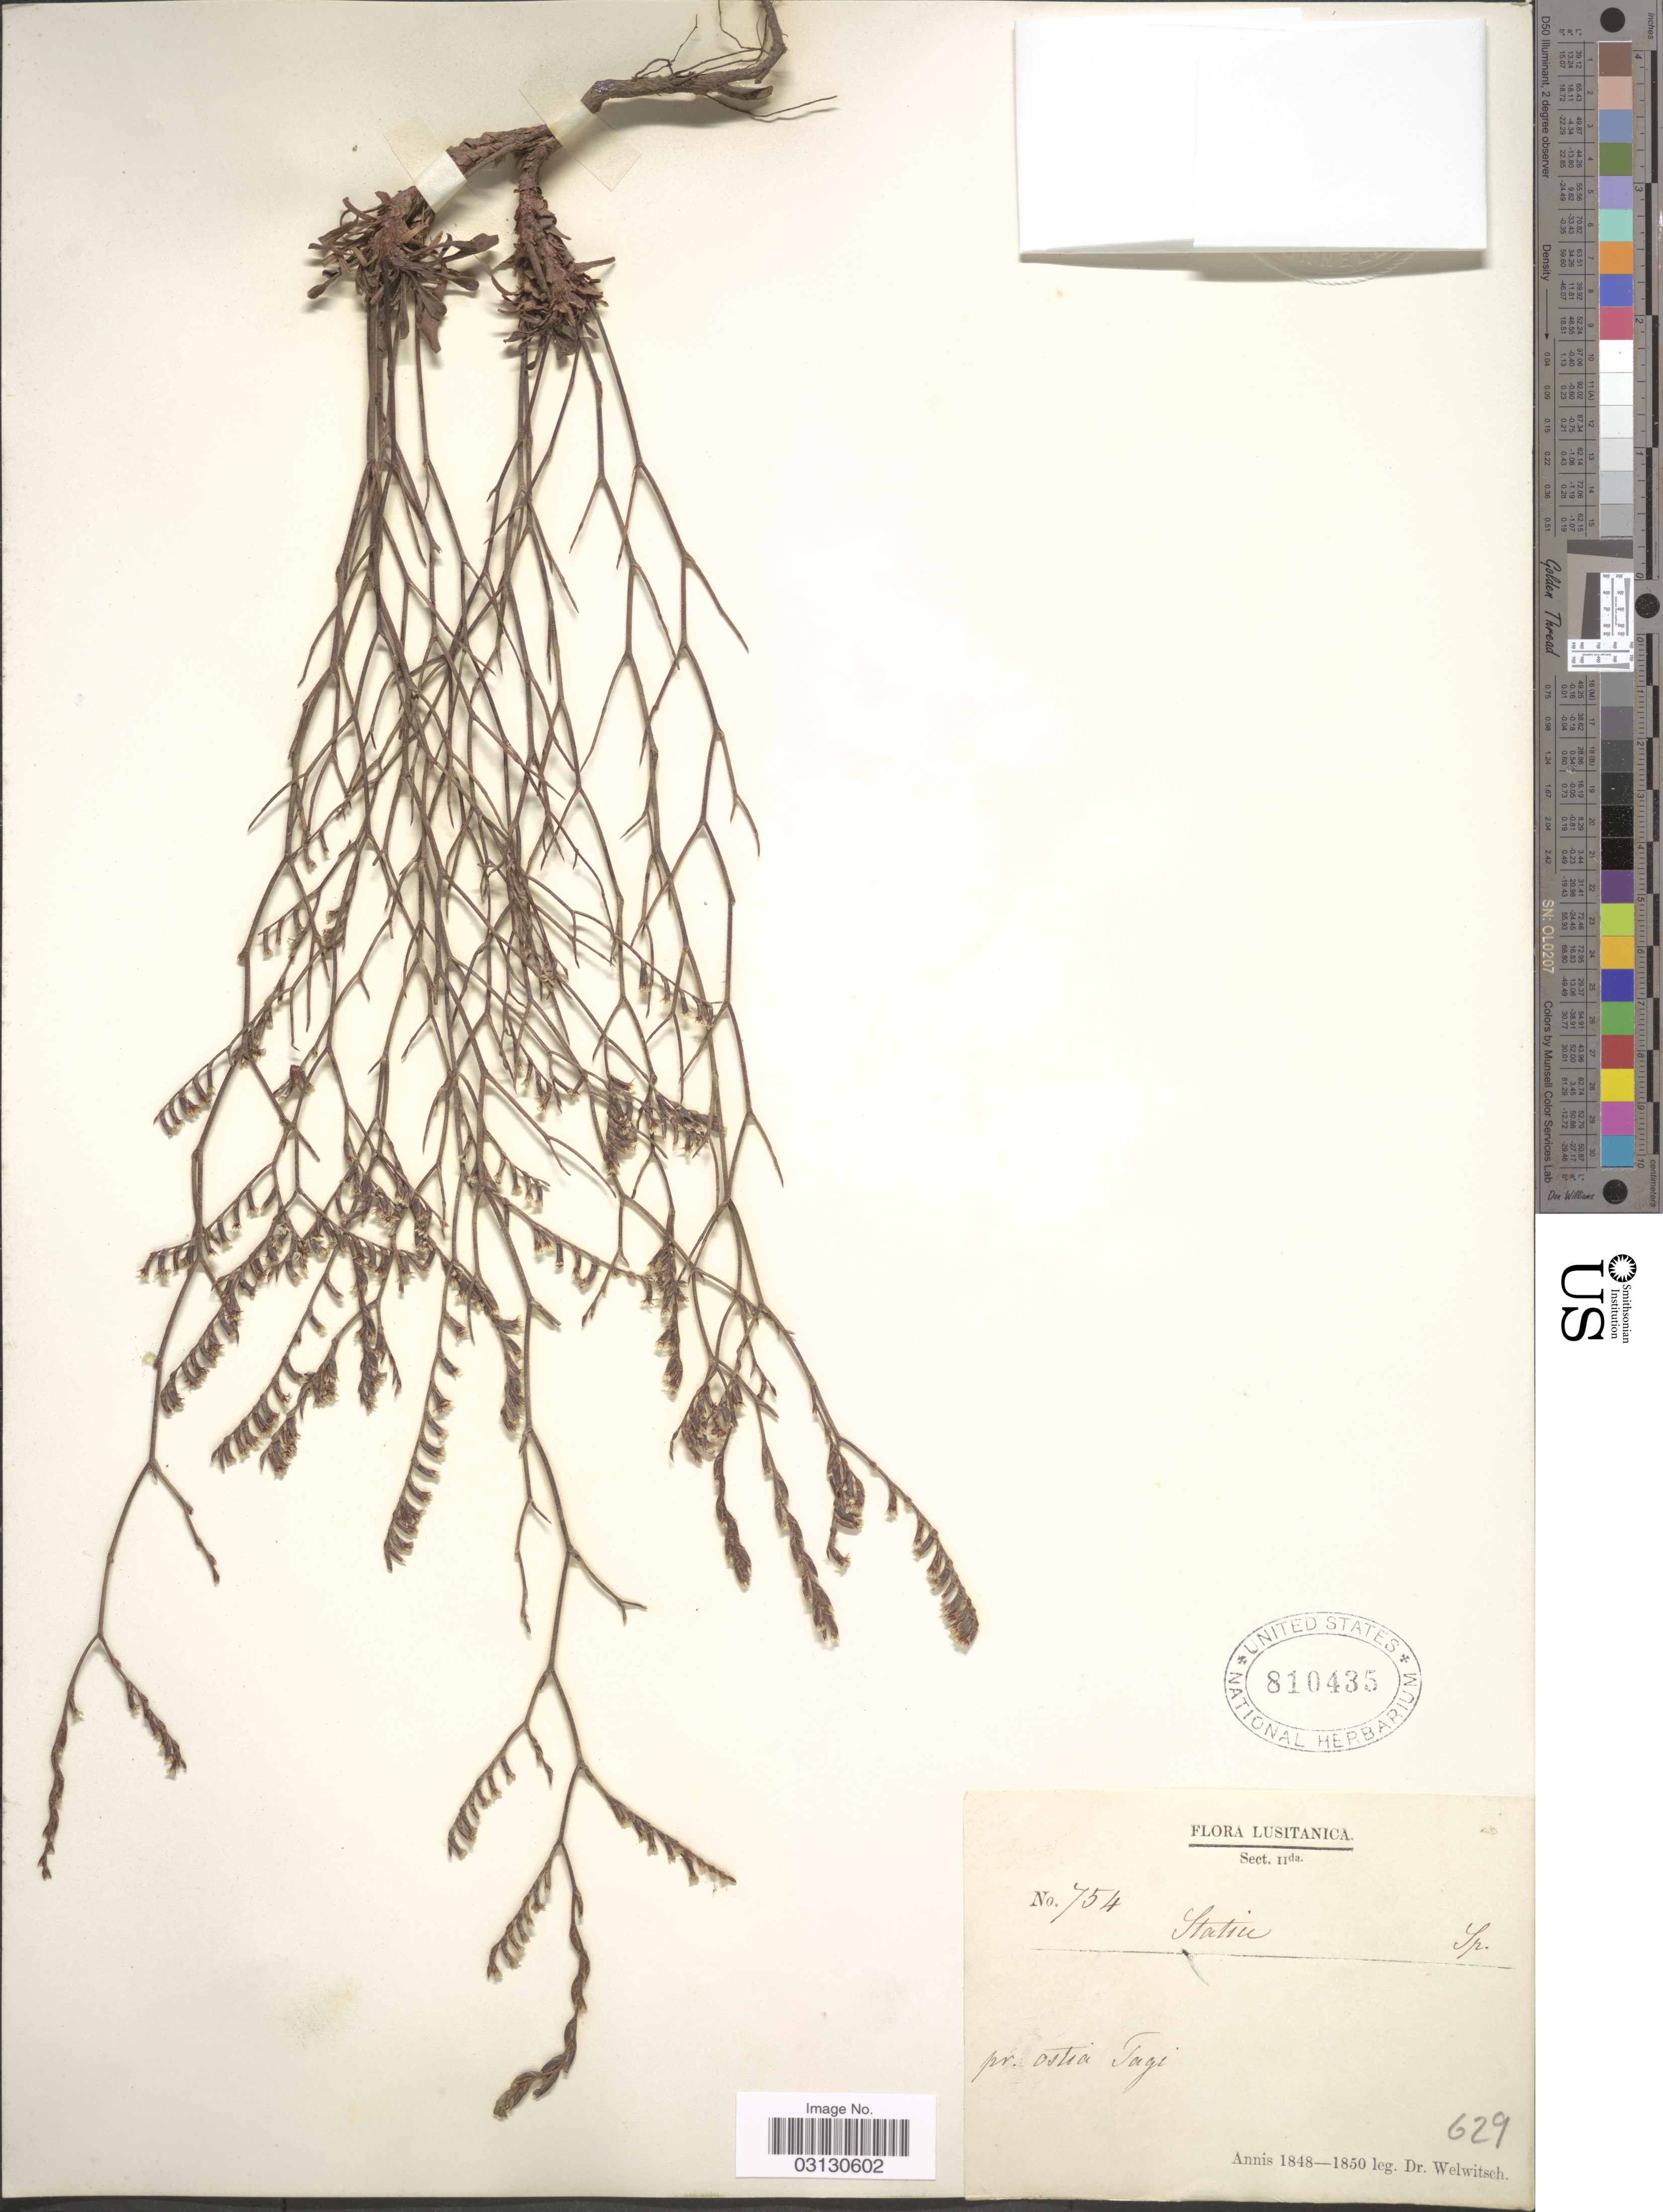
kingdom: Plantae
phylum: Tracheophyta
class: Magnoliopsida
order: Caryophyllales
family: Plumbaginaceae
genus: Limonium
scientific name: Limonium sp.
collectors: -. Welwitsch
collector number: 754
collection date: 1848/1850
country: Portugal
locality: Luisitanica. Pr. Ostice Tagi. [interpreted].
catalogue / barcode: US 810435